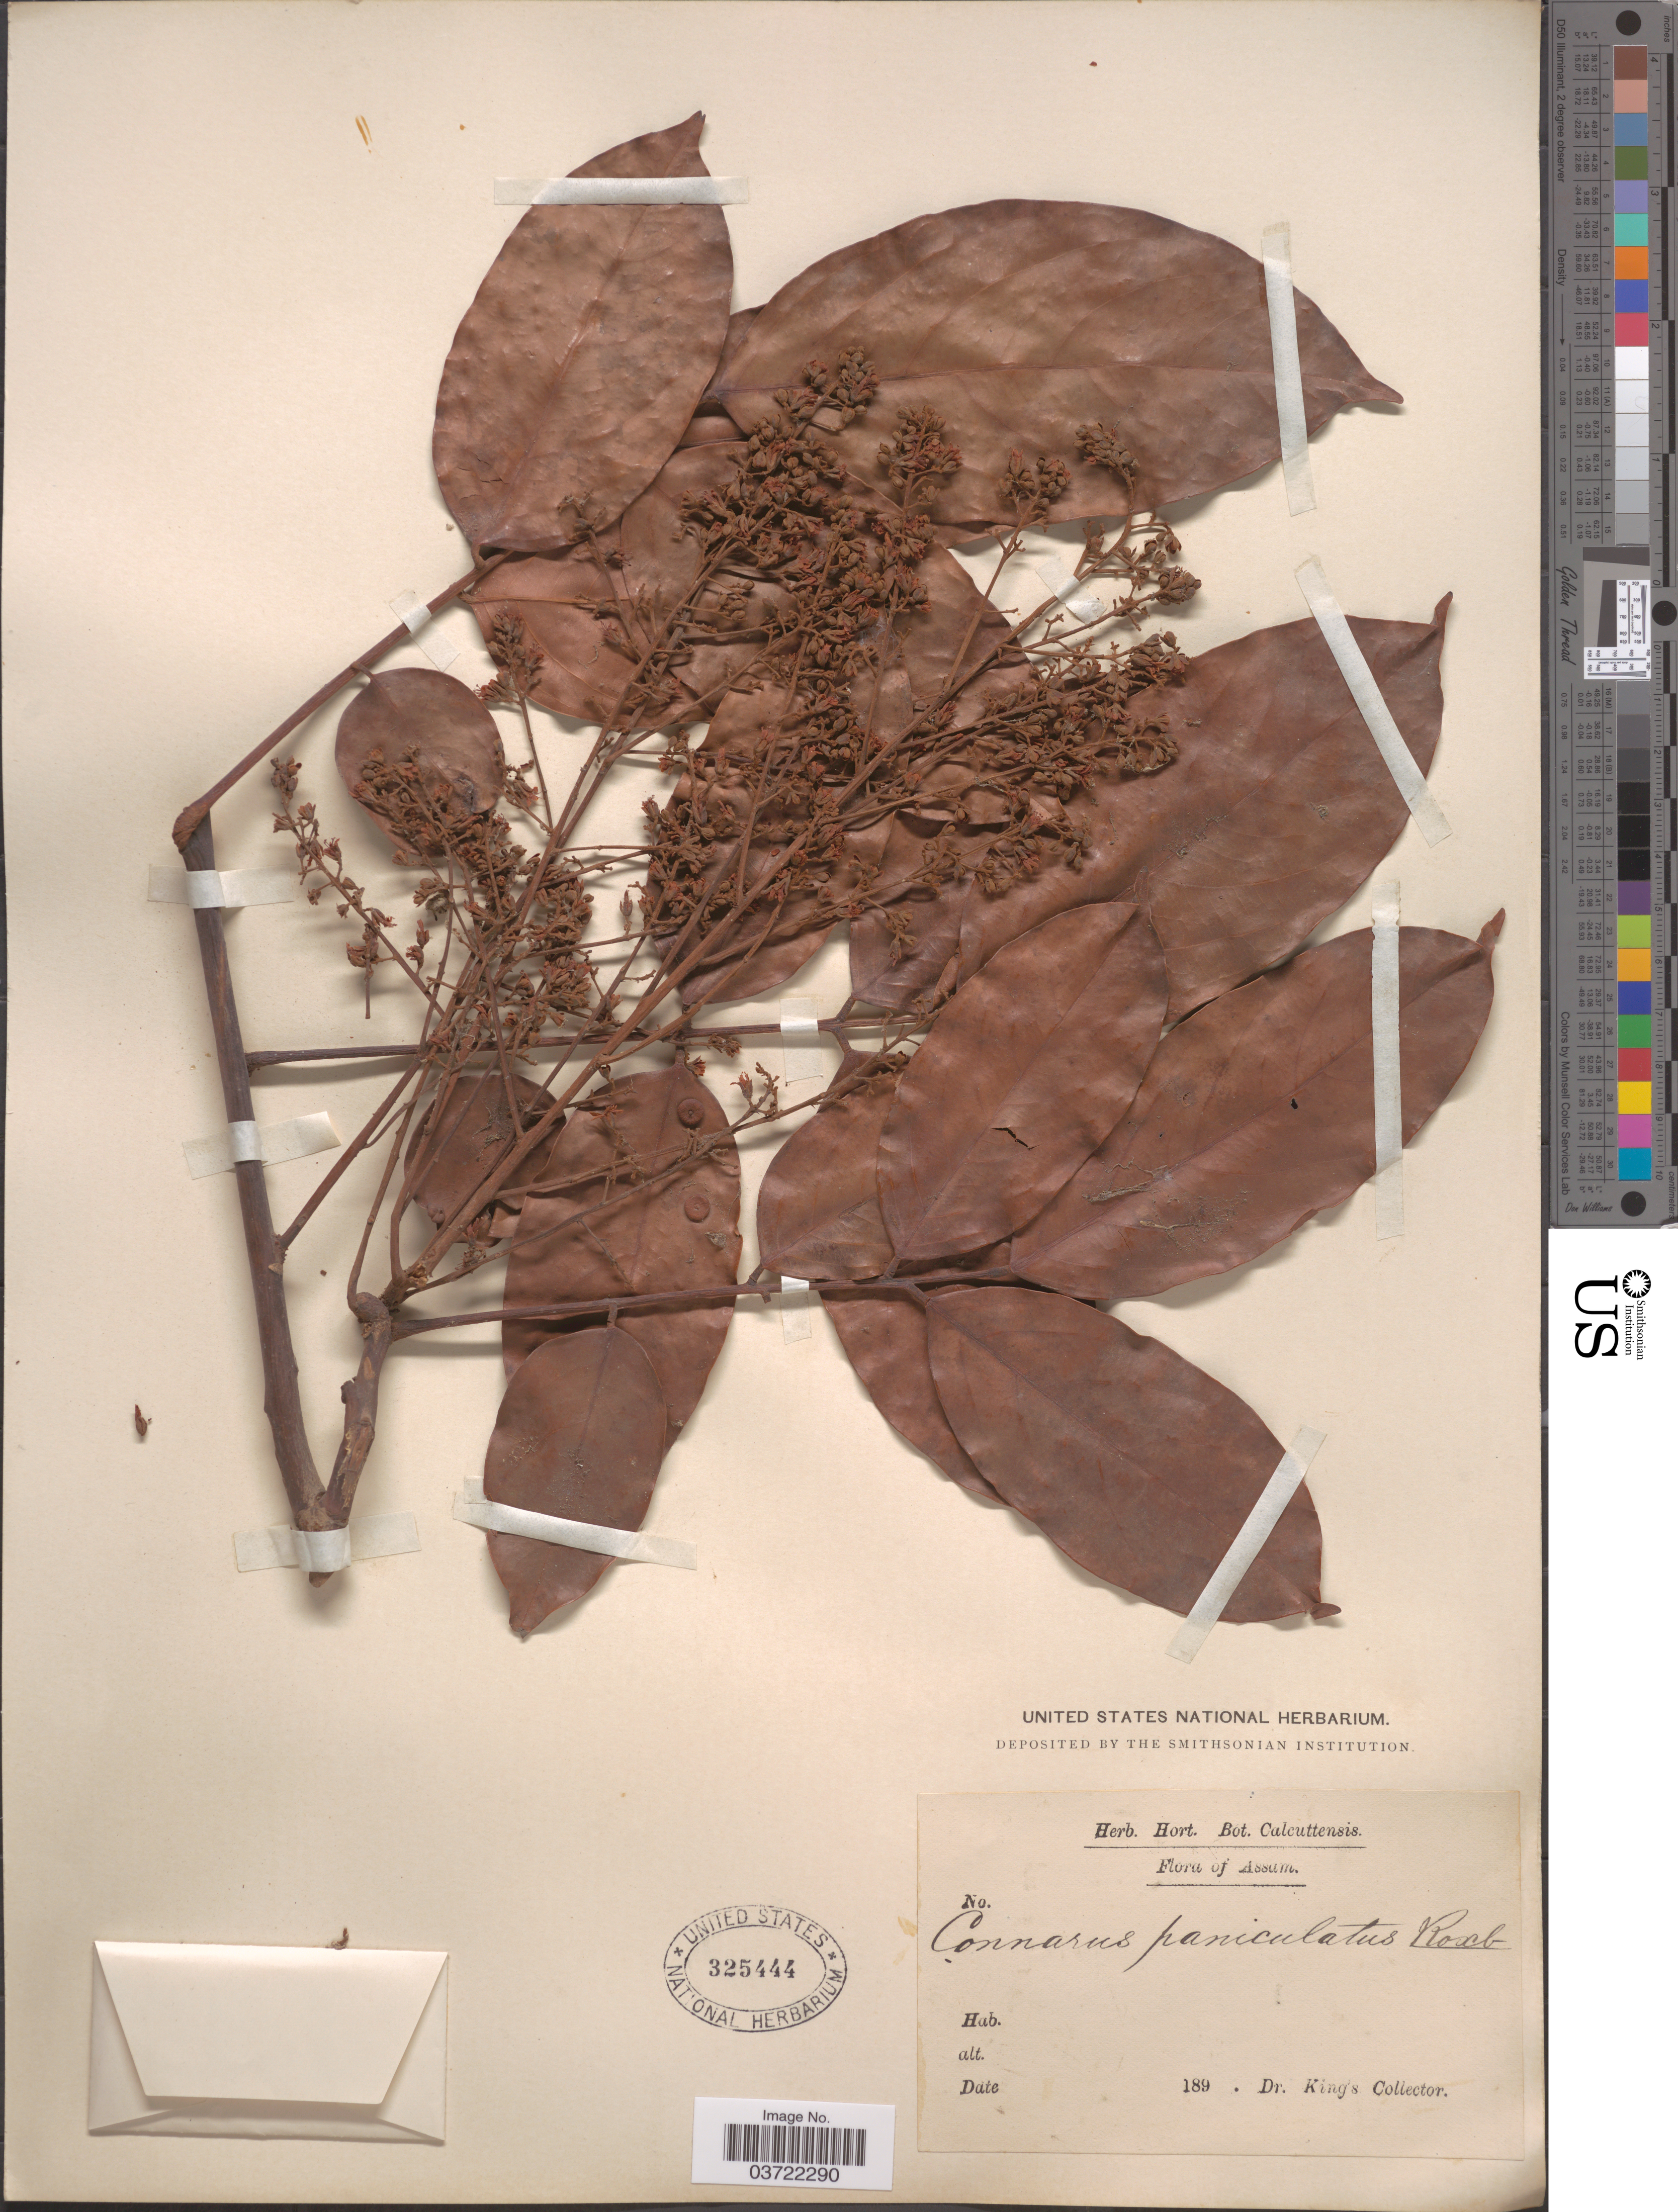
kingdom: Plantae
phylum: Tracheophyta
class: Magnoliopsida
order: Oxalidales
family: Connaraceae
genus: Connarus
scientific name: Connarus paniculatus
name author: Roxb.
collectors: Dr. King's collector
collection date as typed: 189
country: India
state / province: Assam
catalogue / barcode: US 325444